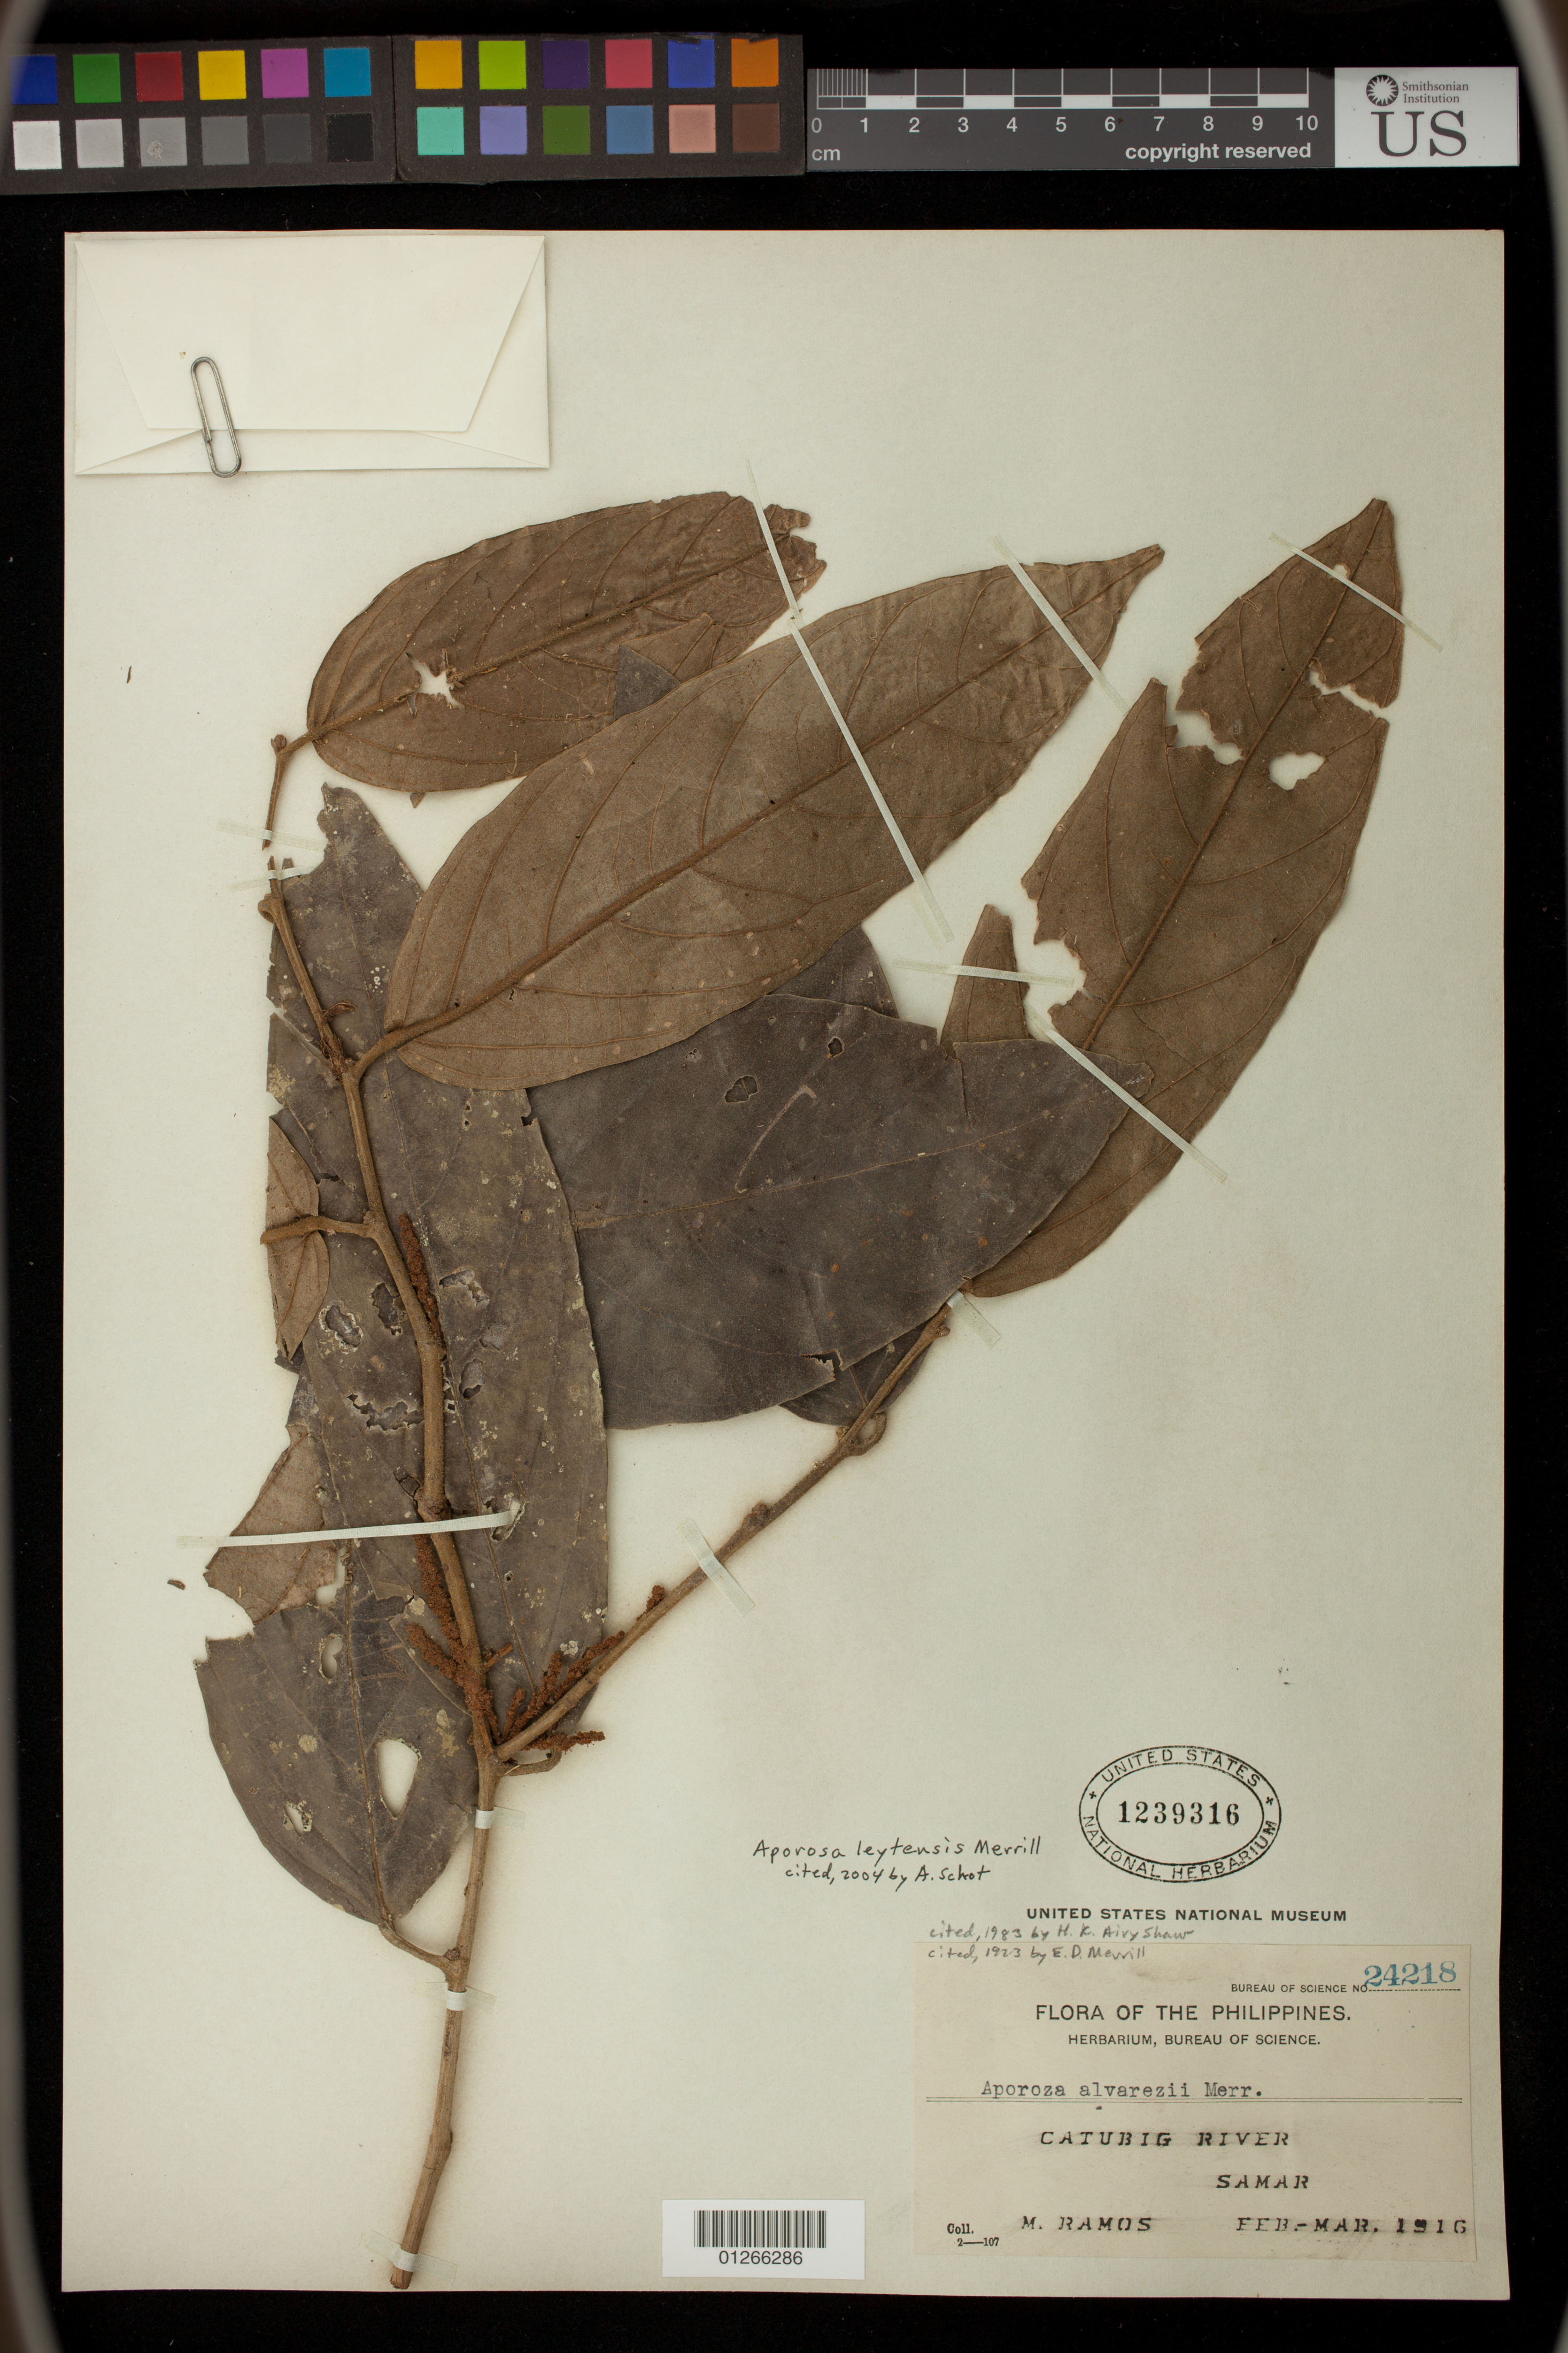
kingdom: Plantae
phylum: Tracheophyta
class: Magnoliopsida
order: Malpighiales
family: Phyllanthaceae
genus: Aporosa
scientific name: Aporosa leytensis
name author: Merr.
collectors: M. Ramos & M. Ramos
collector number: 24218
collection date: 1916-02/1916-03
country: Philippines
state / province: Eastern Visayas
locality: Catubig River, Samar